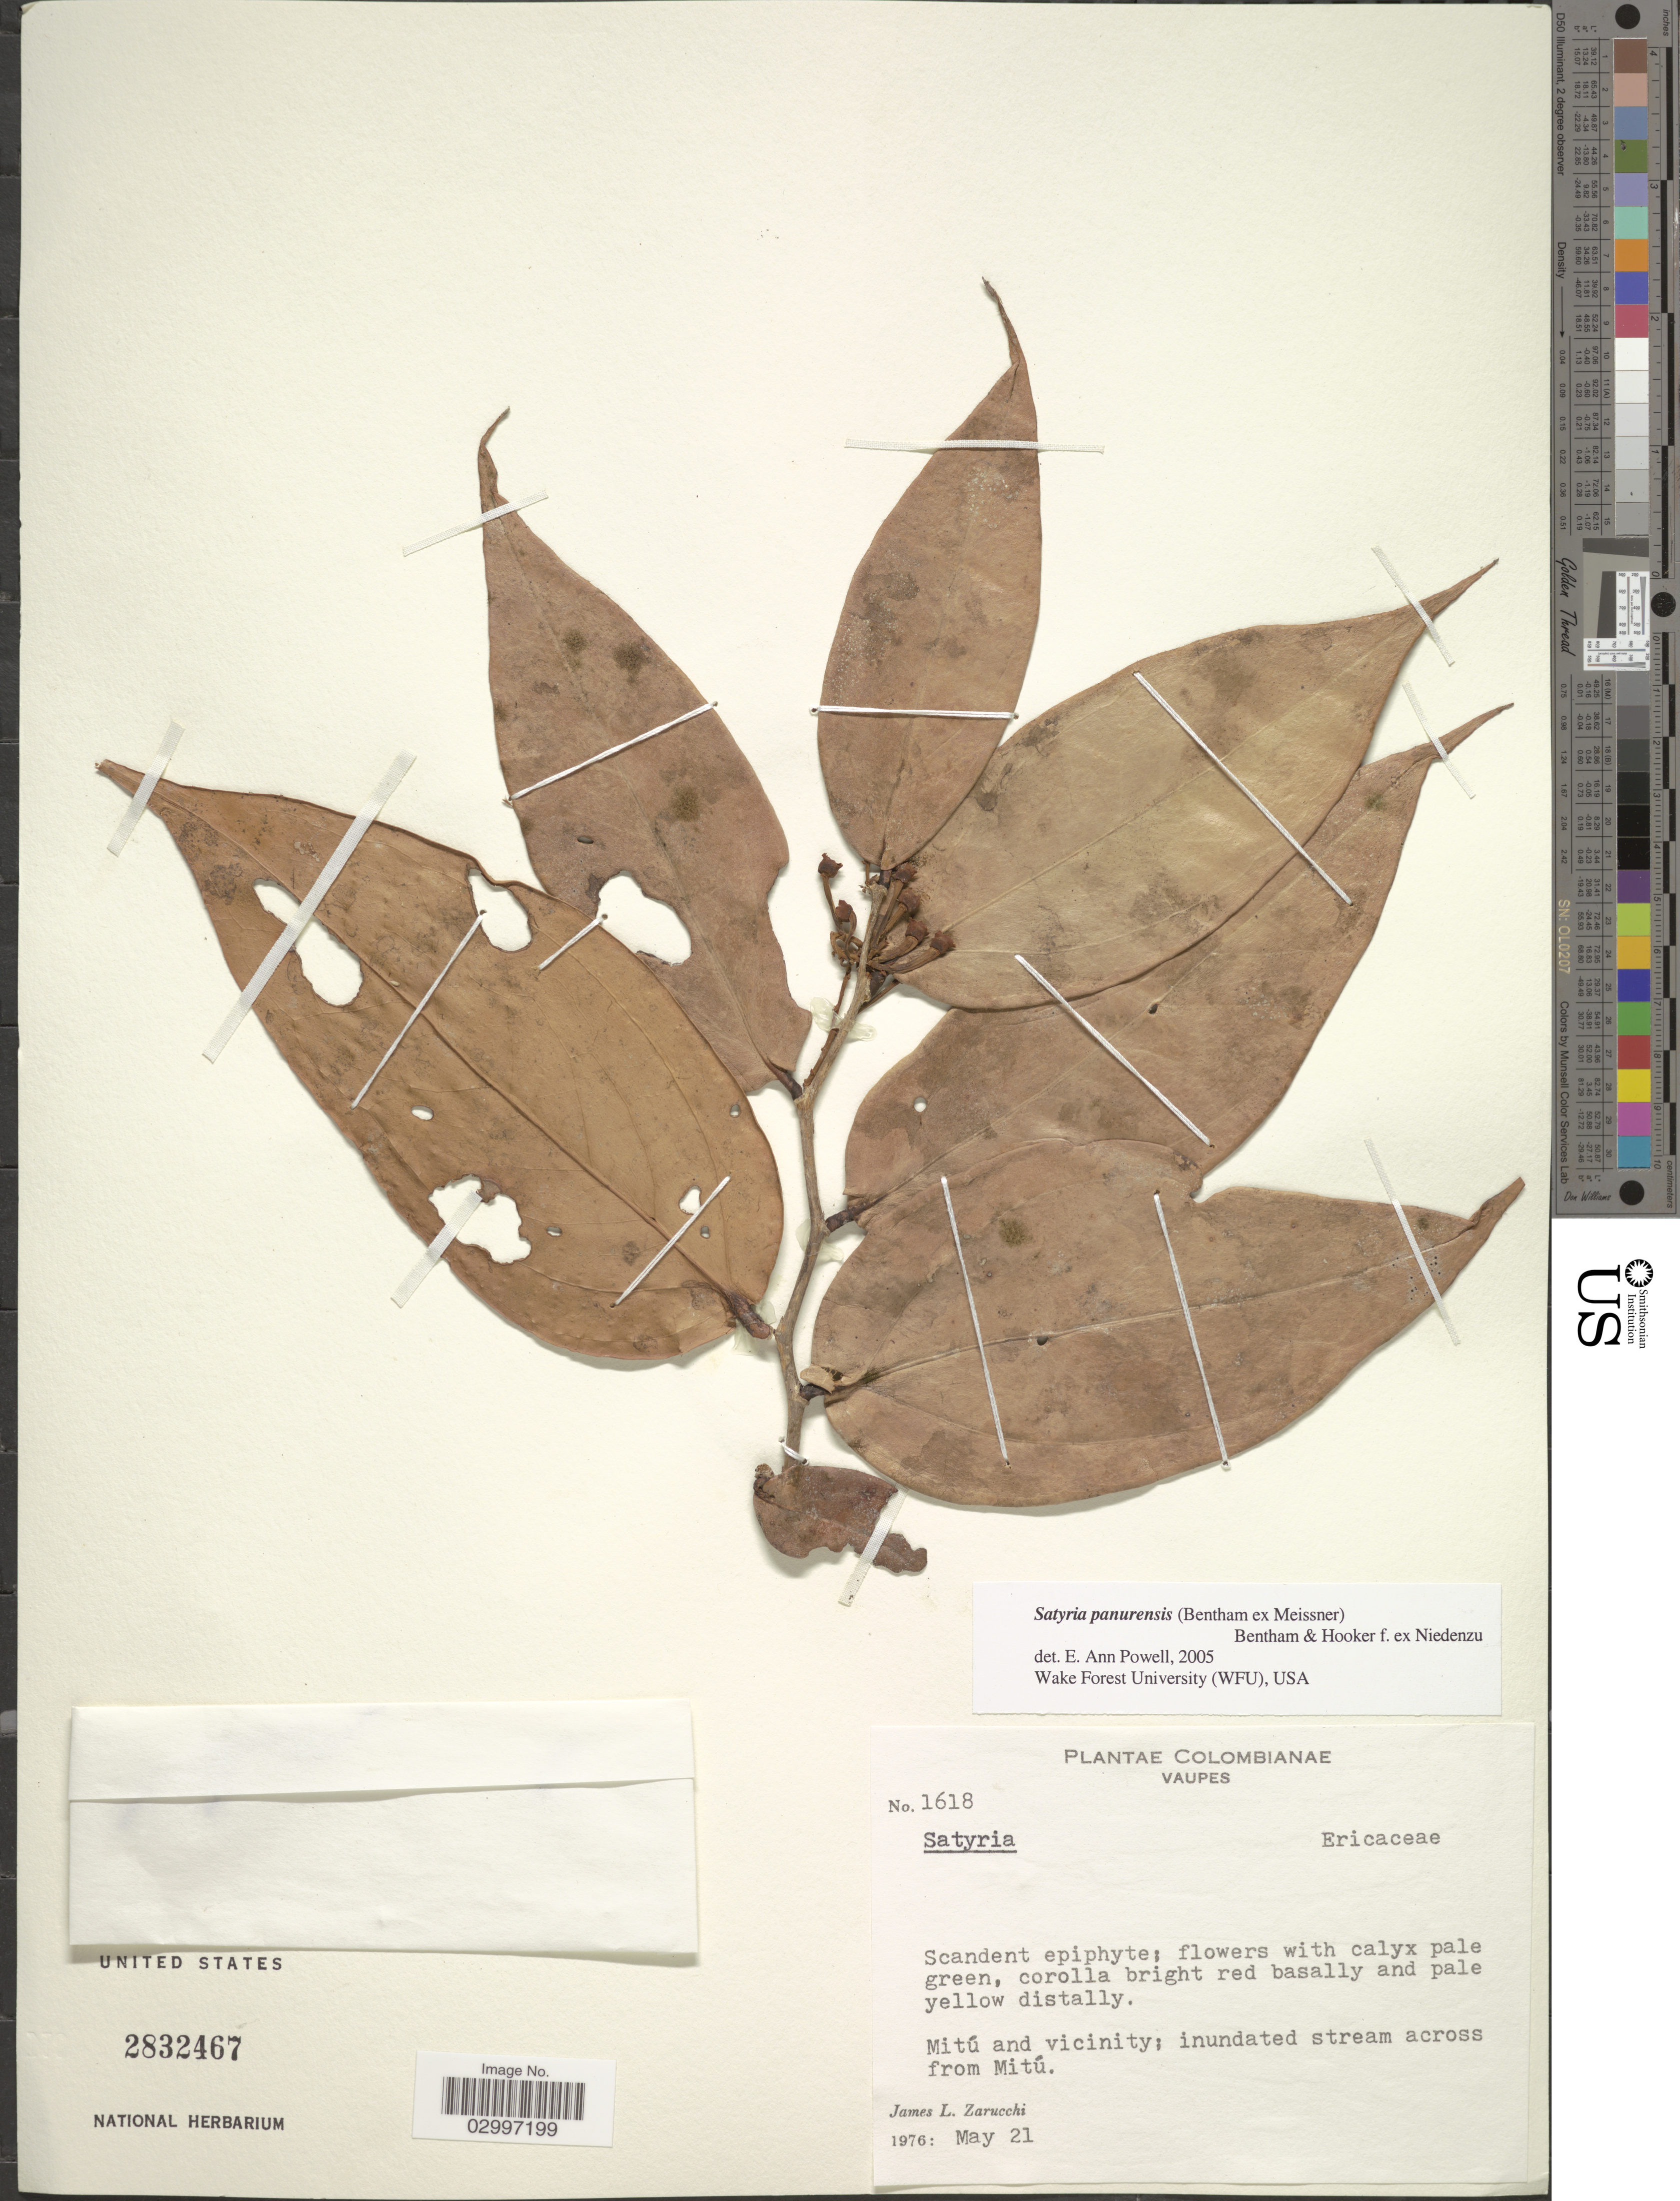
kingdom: Plantae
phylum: Tracheophyta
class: Magnoliopsida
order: Ericales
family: Ericaceae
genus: Satyria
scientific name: Satyria panurensis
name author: (Benth. ex Meisn.) Benth. & Hook. f. ex Nied.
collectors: J. L. Zarucchi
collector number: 1618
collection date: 1976-05-21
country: Colombia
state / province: Vaupés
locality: Mitú and vicinity: inundated stream across from Mitú.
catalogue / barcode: US 2832467